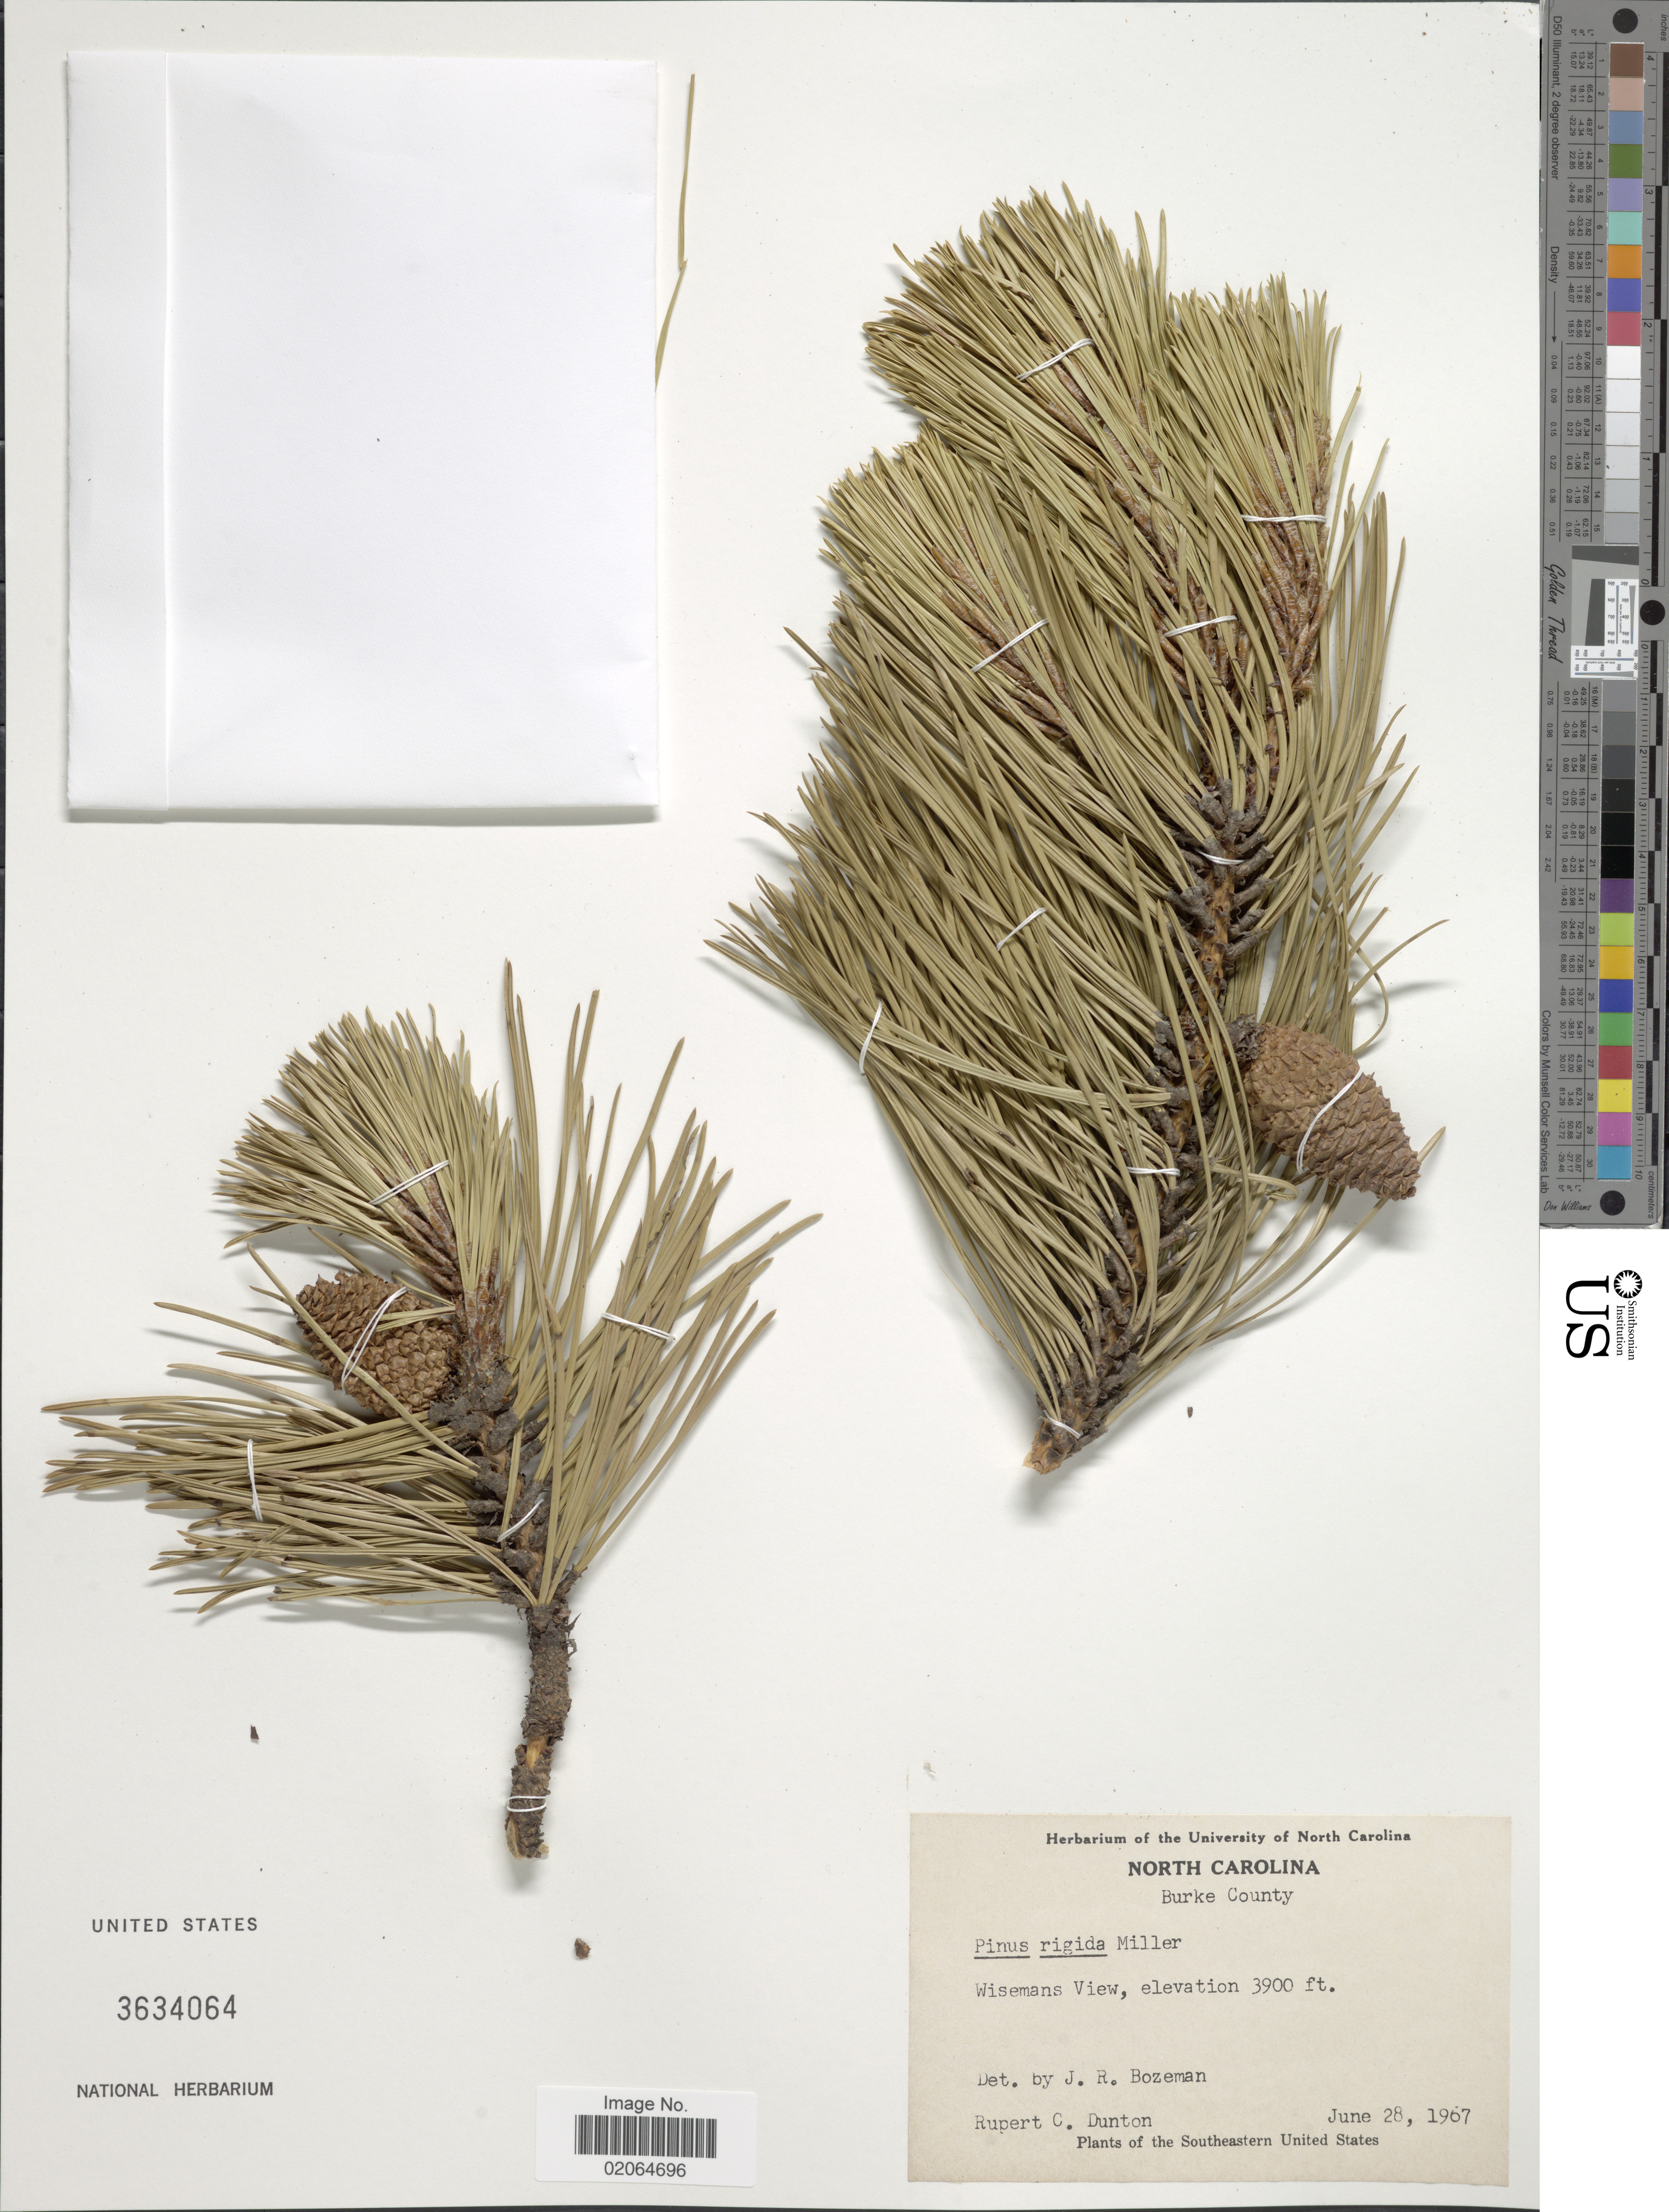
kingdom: Plantae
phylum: Tracheophyta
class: Pinopsida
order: Pinales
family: Pinaceae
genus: Pinus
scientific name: Pinus rigida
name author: Mill.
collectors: R. Dunton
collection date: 1967-06-28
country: United States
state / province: North Carolina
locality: Burke County, Wisemans View, Southern United States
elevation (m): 1189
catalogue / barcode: US 3634064